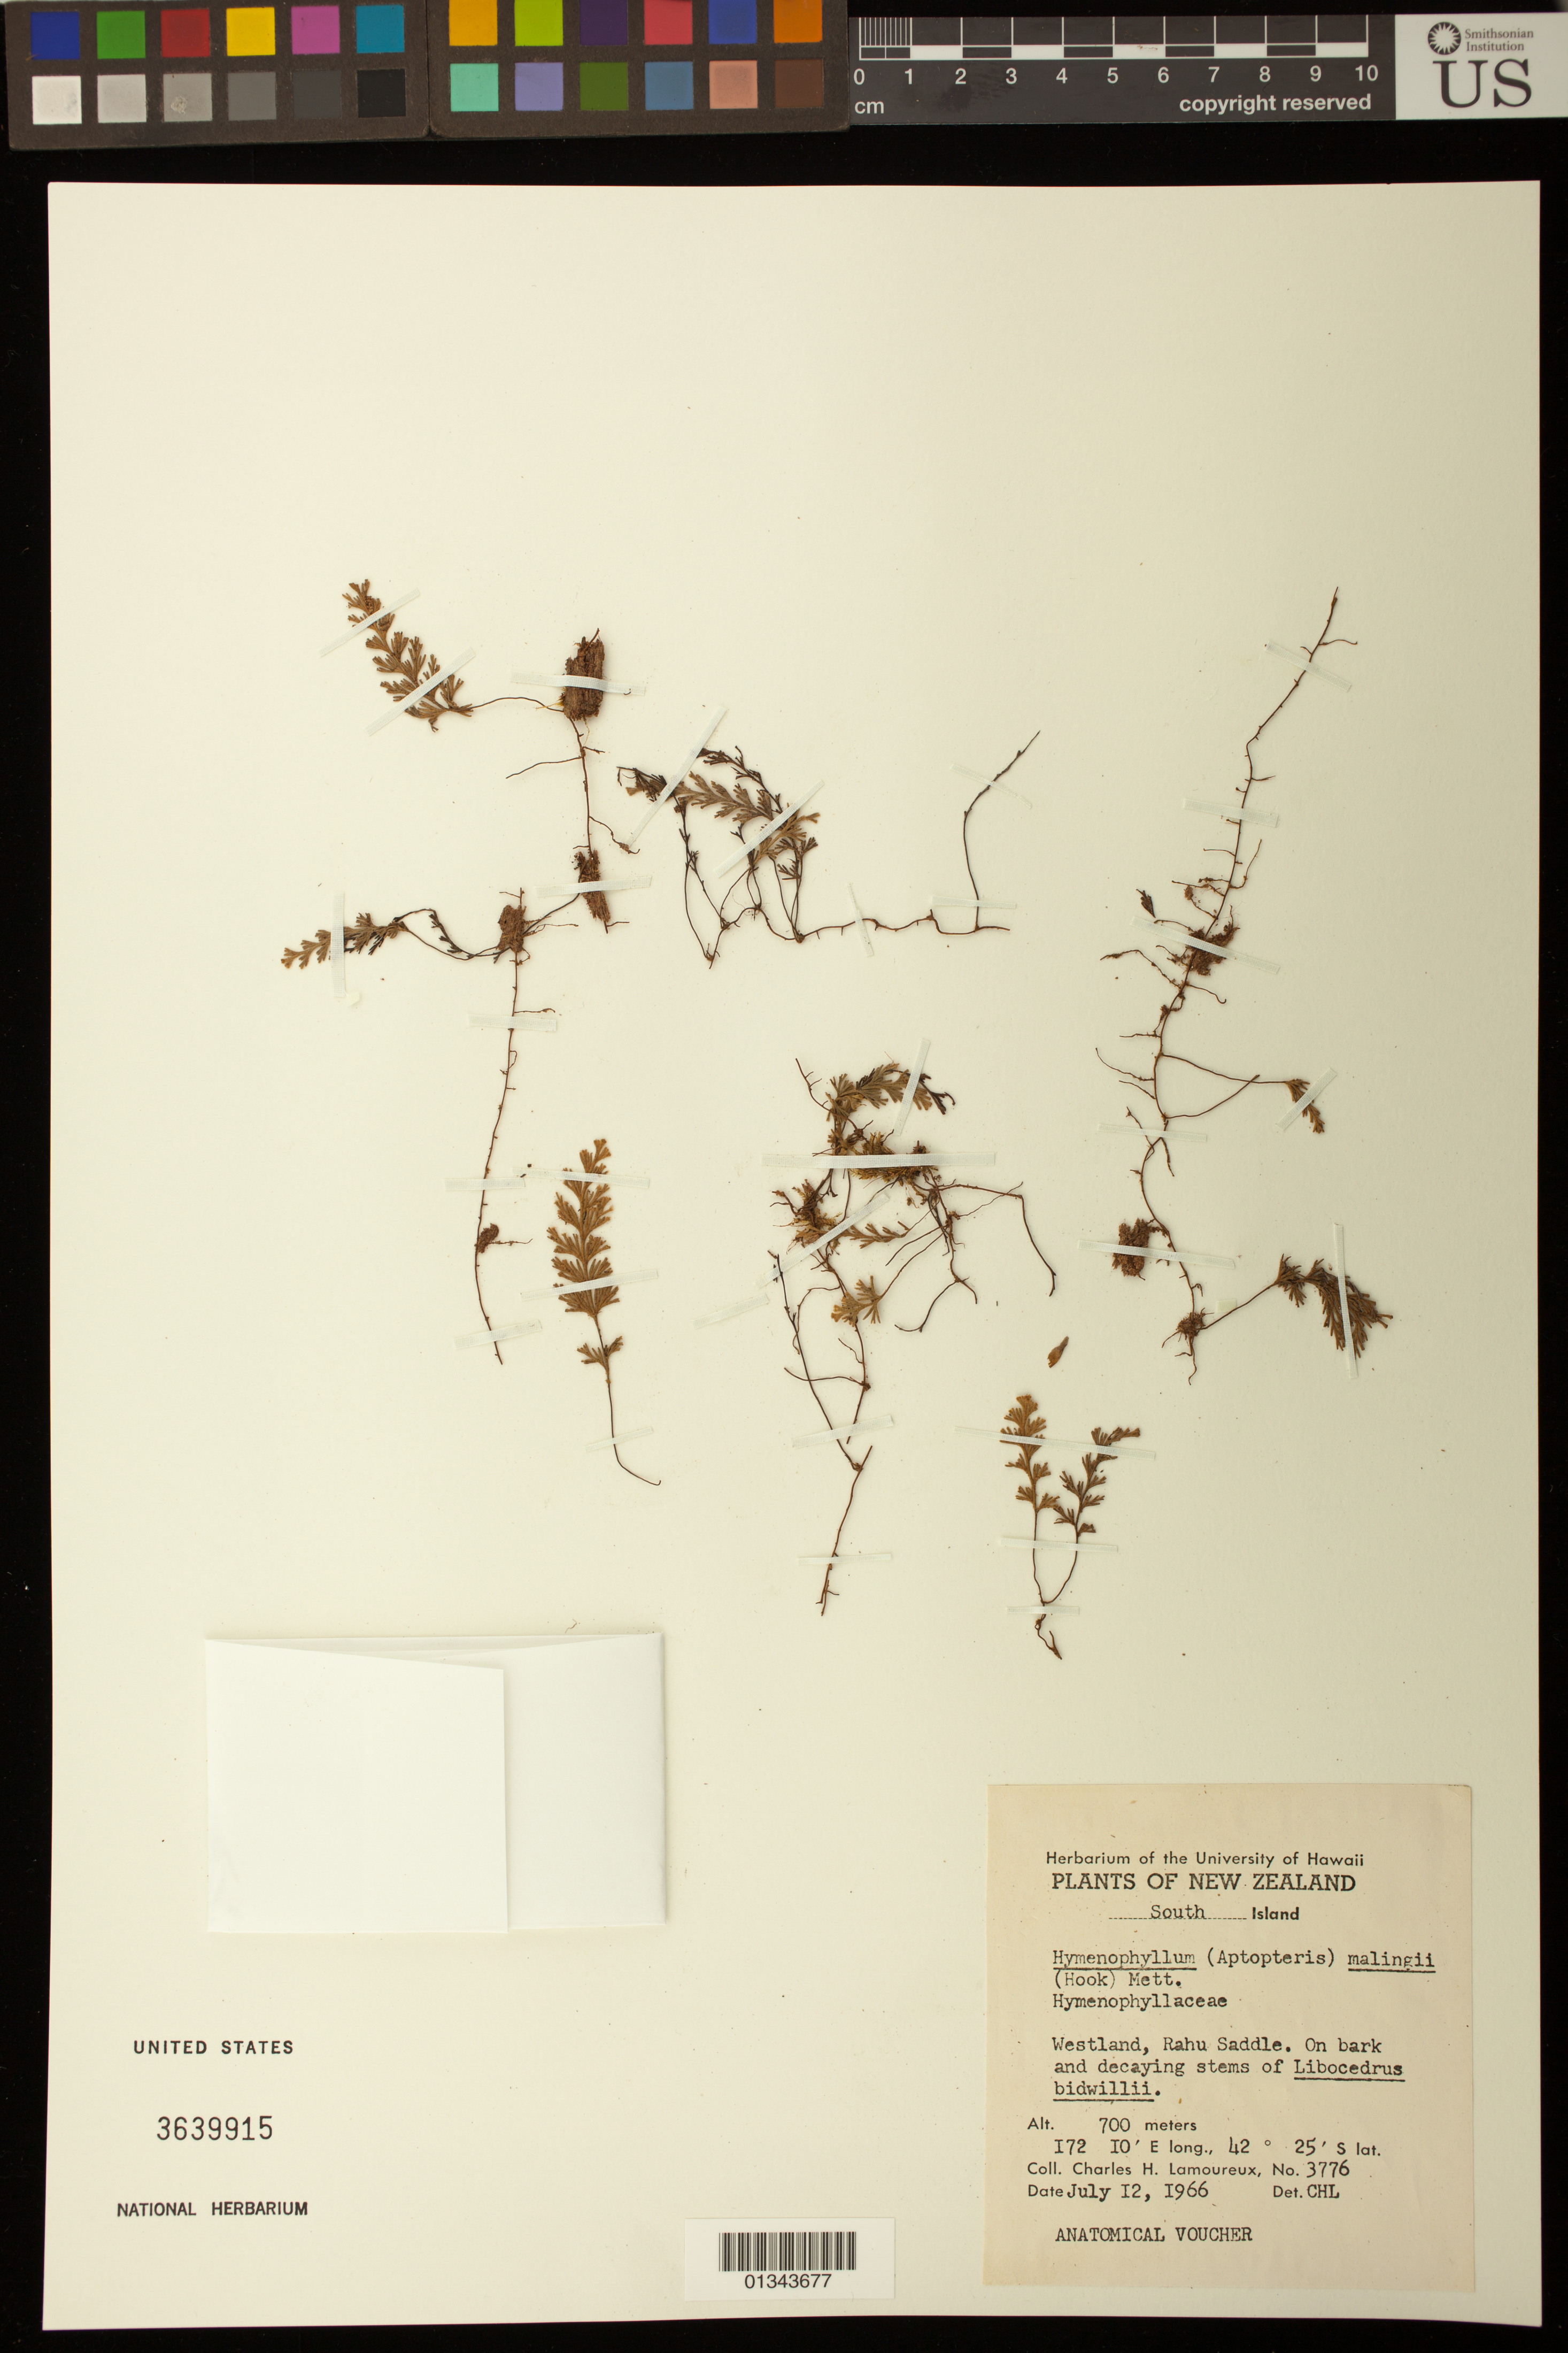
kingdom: Plantae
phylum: Tracheophyta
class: Polypodiopsida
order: Hymenophyllales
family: Hymenophyllaceae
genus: Hymenophyllum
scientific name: Hymenophyllum malingii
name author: (Hook.) Mett.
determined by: Lamoureux, C. H.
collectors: C. H. Lamoureux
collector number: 3776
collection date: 1966-07-12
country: New Zealand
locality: Westland, Rahu Saddle.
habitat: On bark and decaying stems of Libocedrus bidwillii.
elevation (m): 700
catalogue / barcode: US 3639915